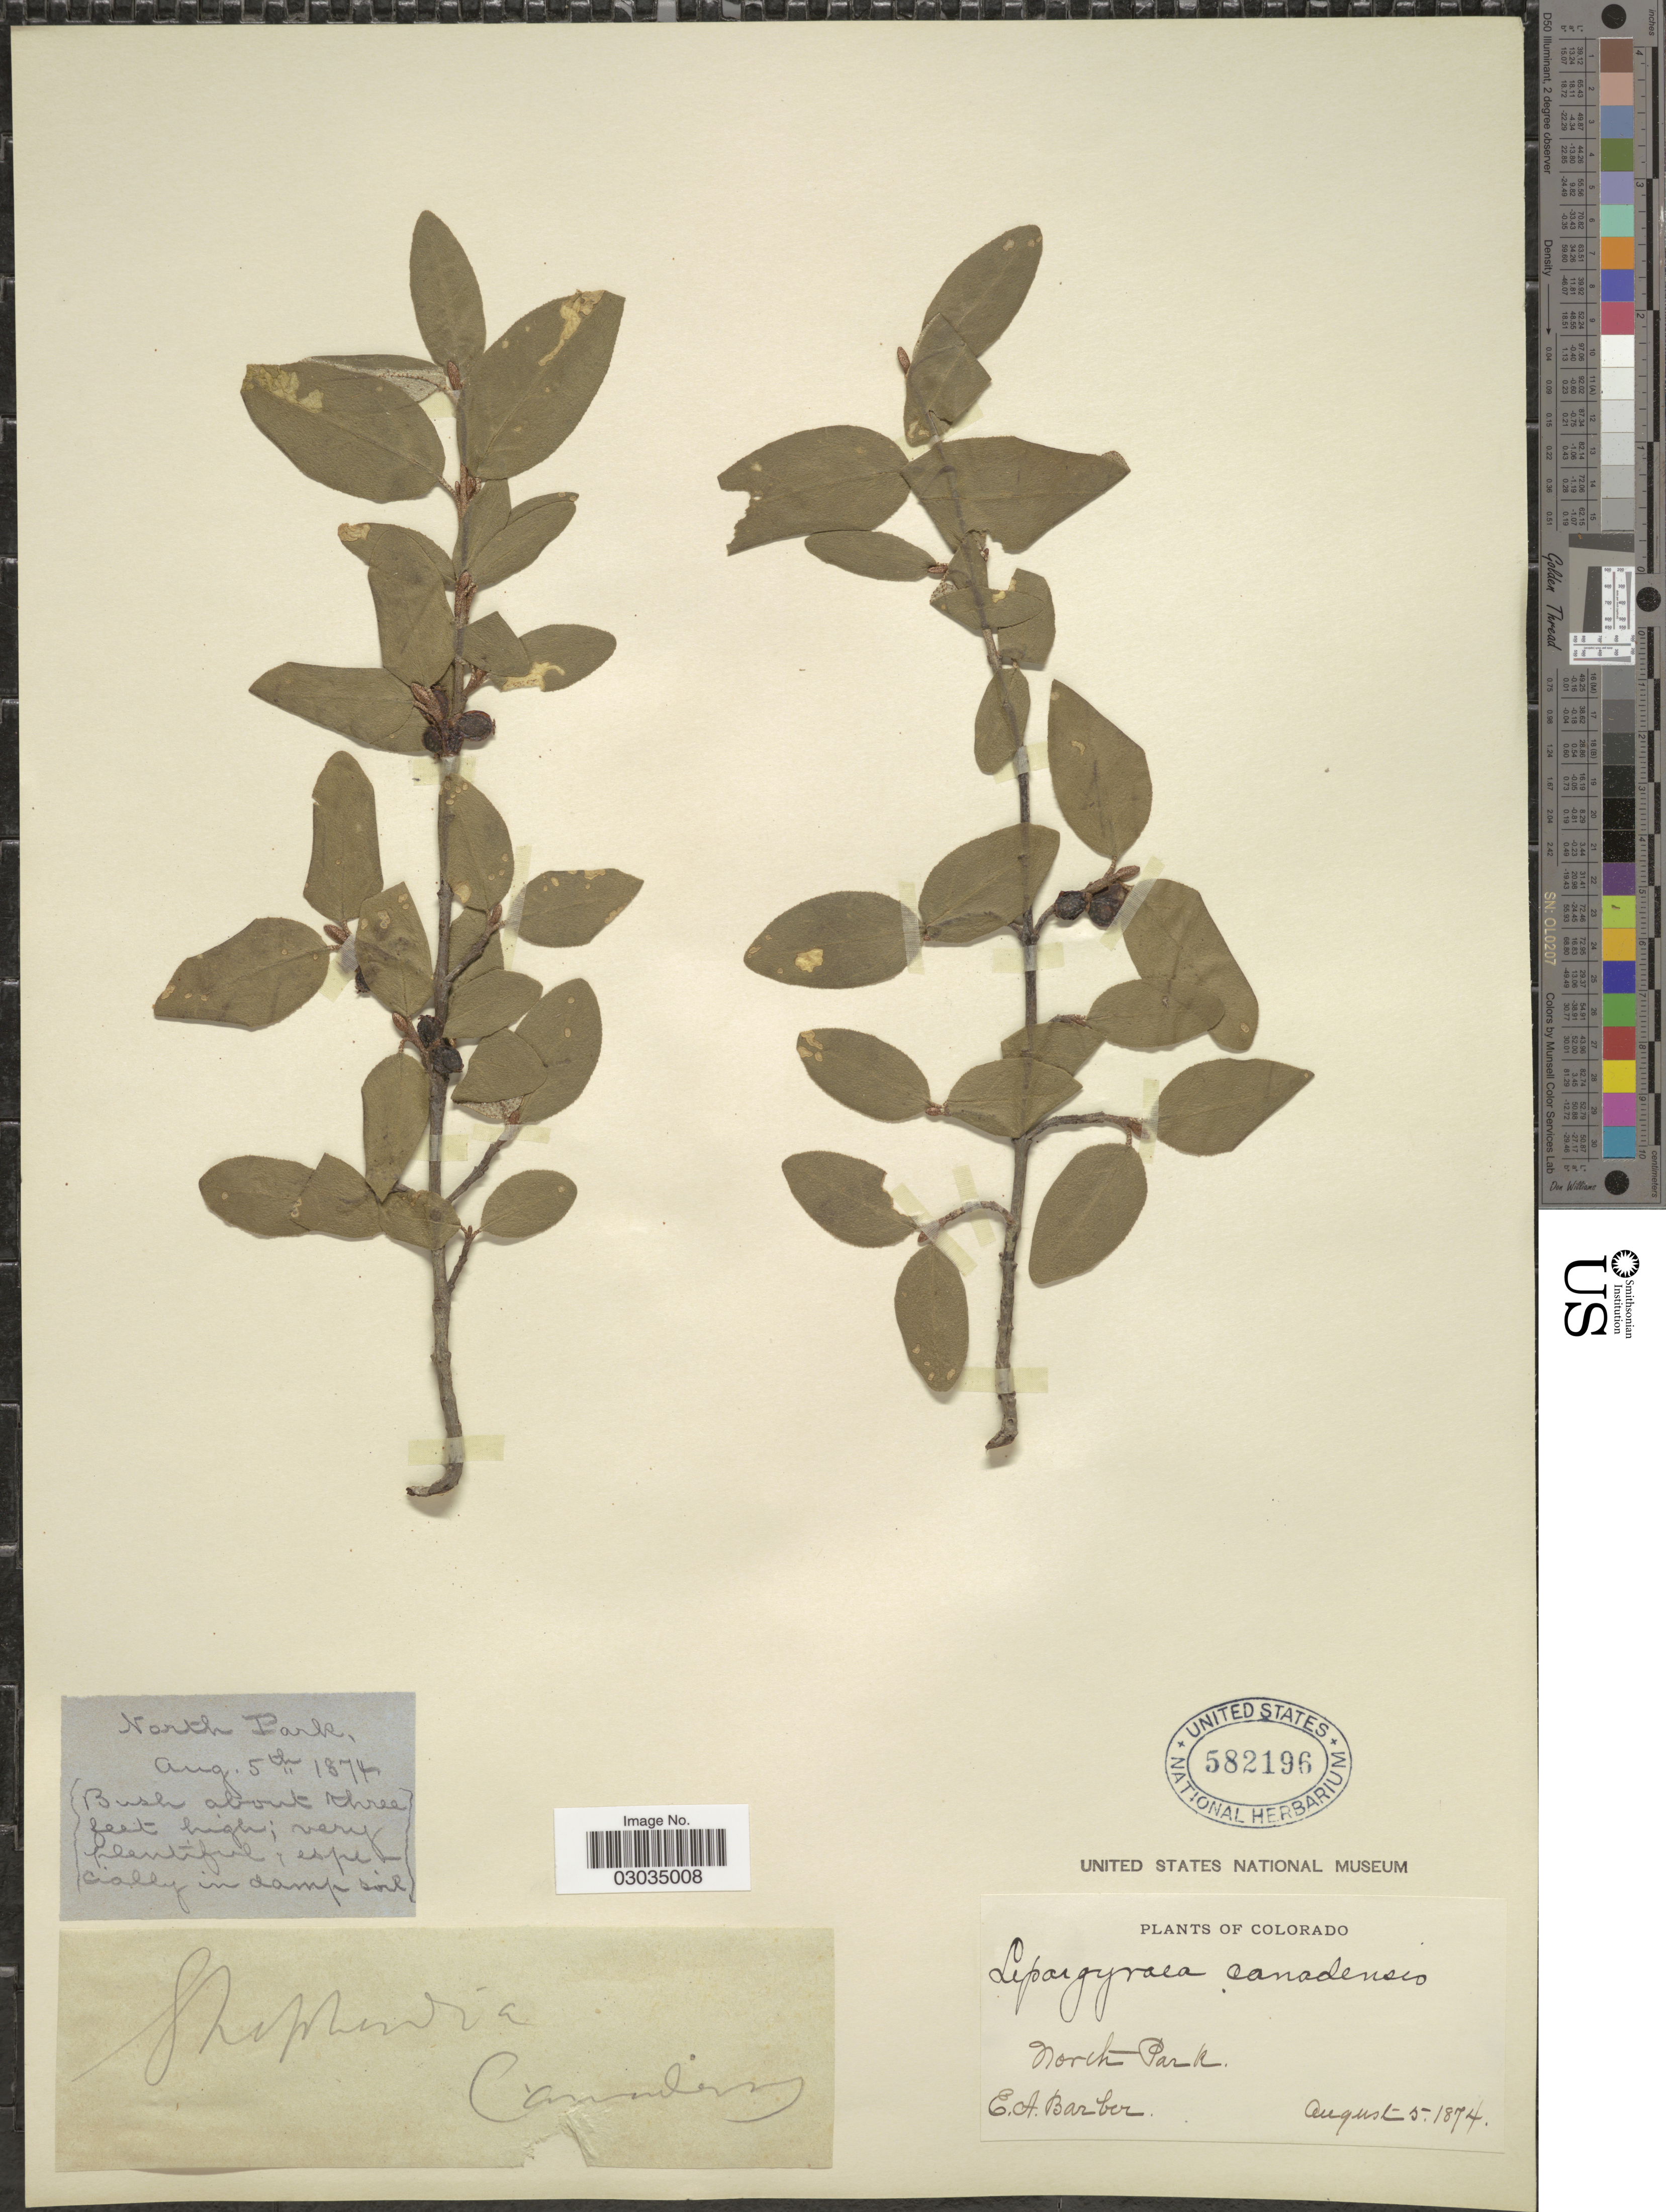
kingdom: Plantae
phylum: Tracheophyta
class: Magnoliopsida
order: Rosales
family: Elaeagnaceae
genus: Shepherdia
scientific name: Shepherdia canadensis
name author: (L.) Nutt.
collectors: E. Barber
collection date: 1874-08-05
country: United States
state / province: Colorado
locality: North Park.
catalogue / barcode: US 582196